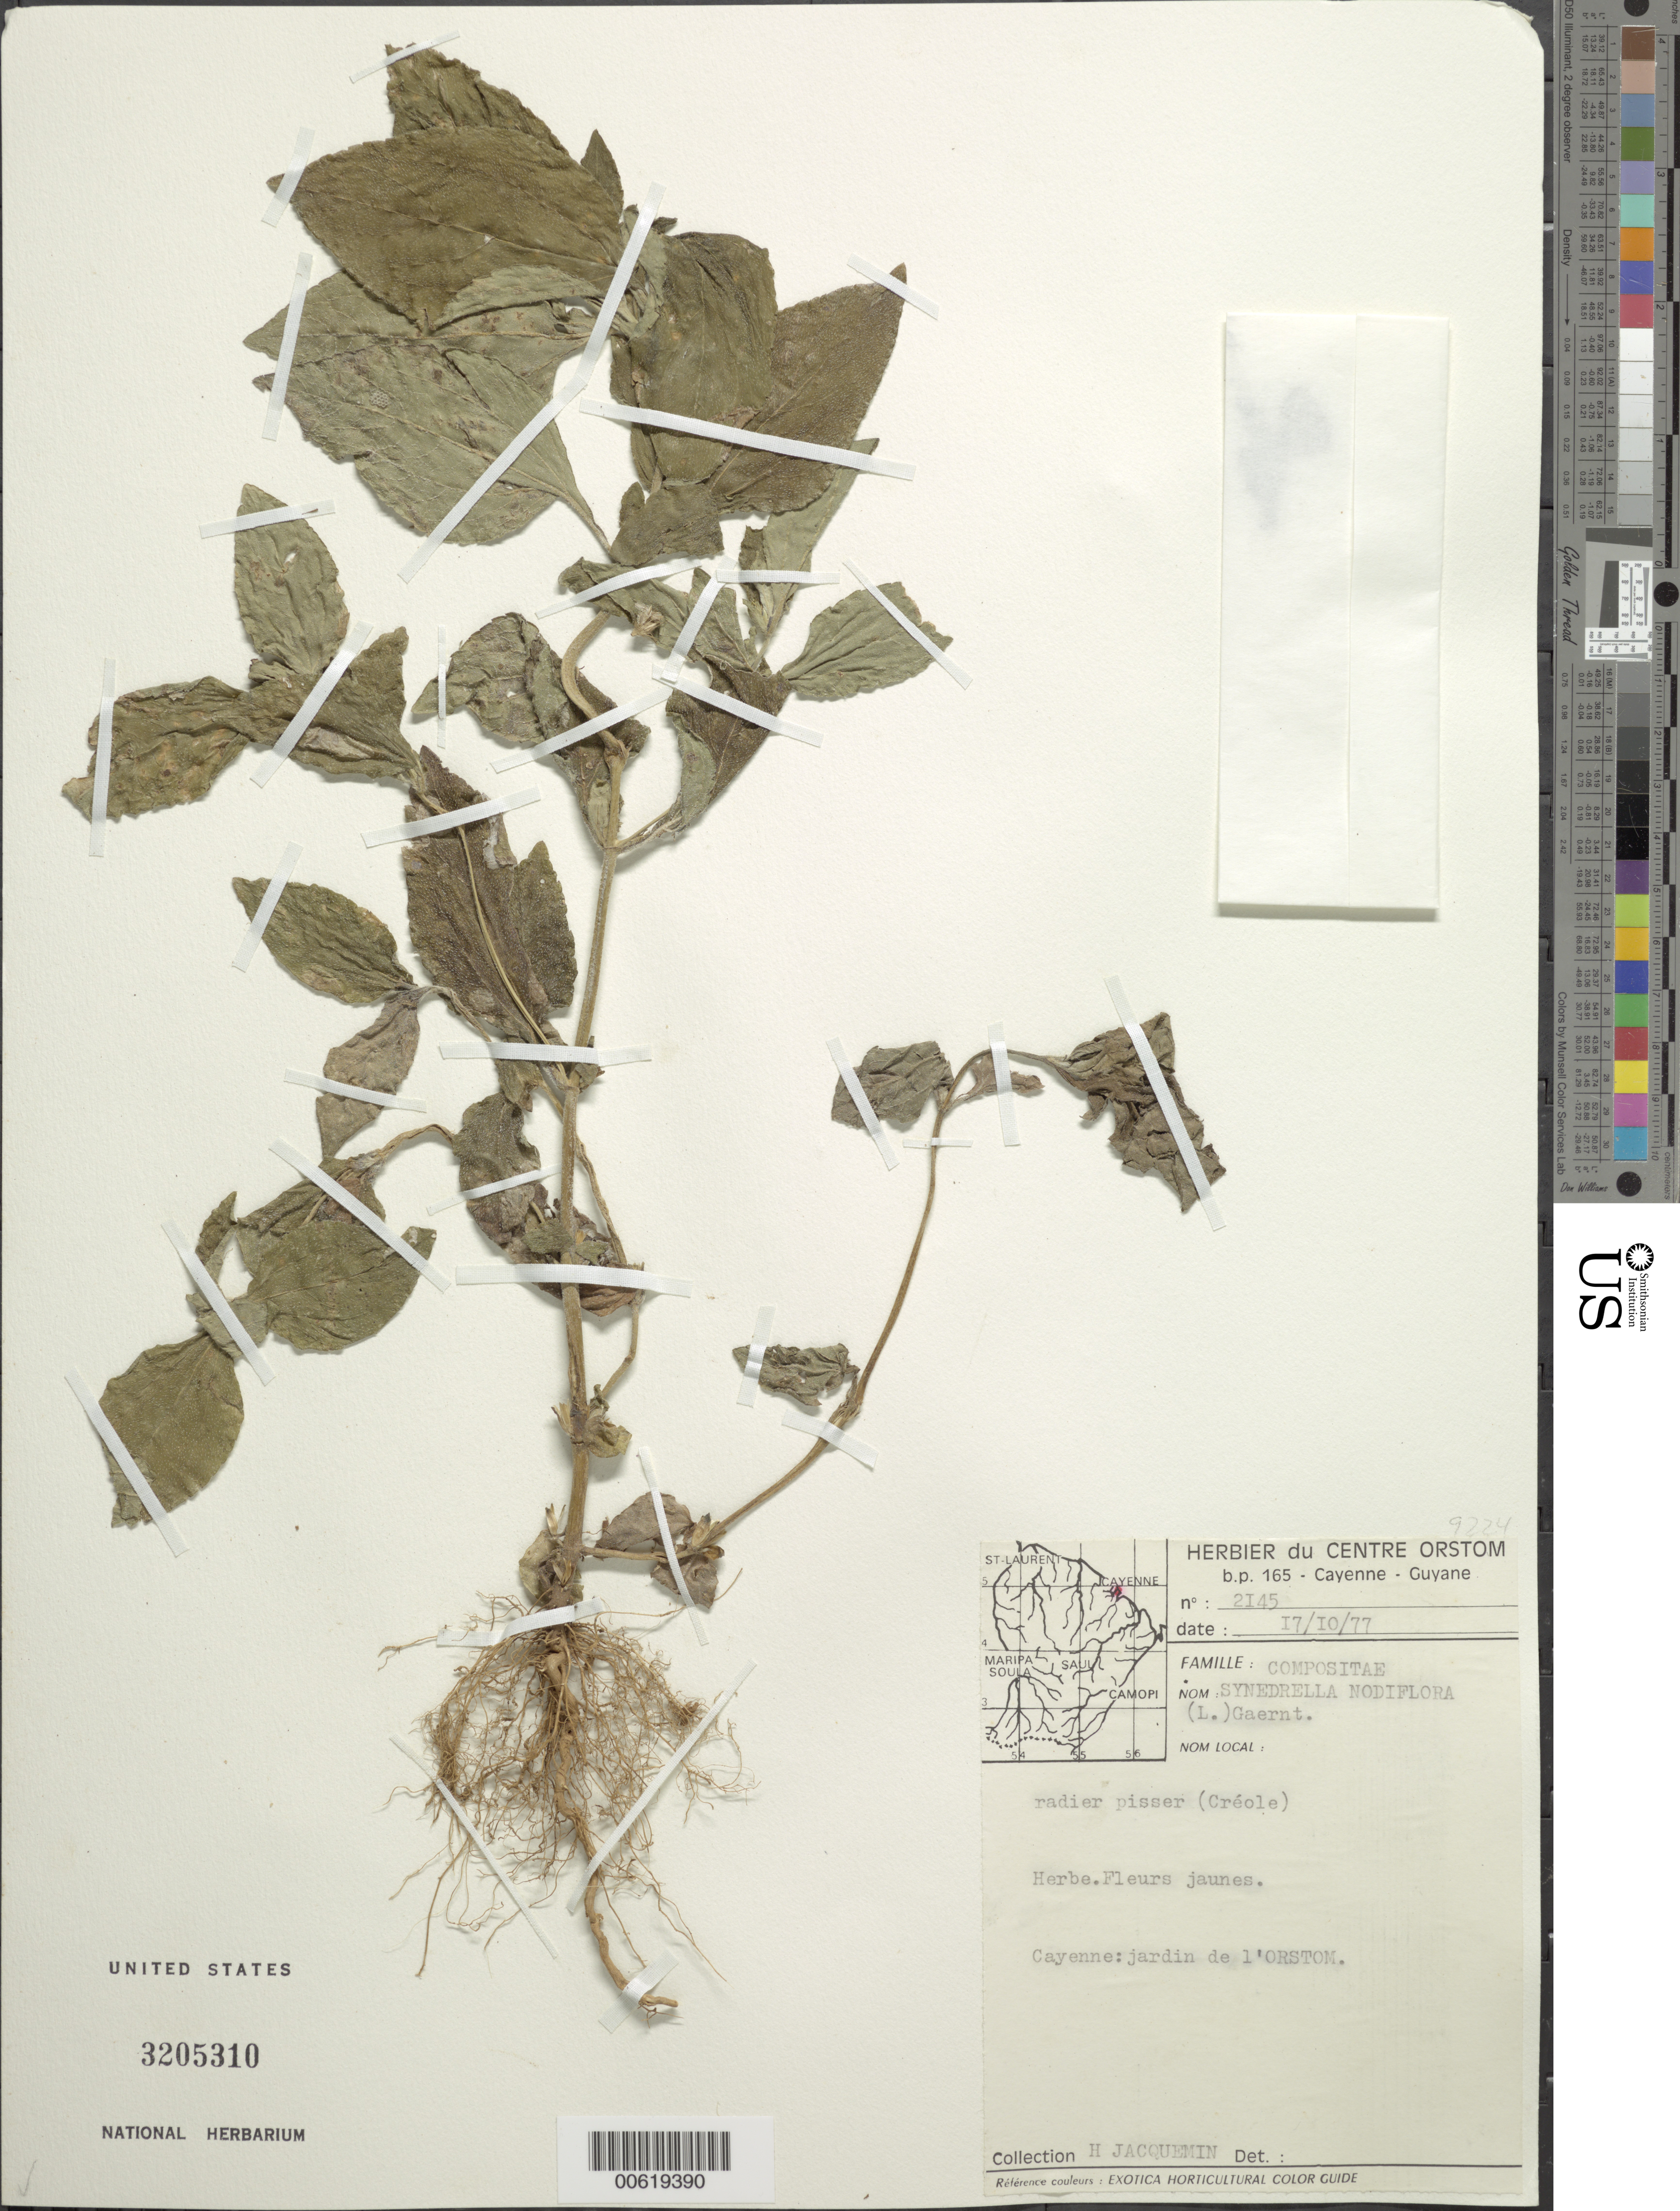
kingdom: Plantae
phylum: Tracheophyta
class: Magnoliopsida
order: Asterales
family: Asteraceae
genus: Synedrella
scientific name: Synedrella nodiflora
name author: (L.) Gaertn.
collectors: H. Jacquemin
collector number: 2145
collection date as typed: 17-Oct-77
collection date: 1977-10-17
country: French Guiana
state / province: Cayenne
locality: Cayenne, Jardin ORSTOM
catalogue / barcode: US 3205310